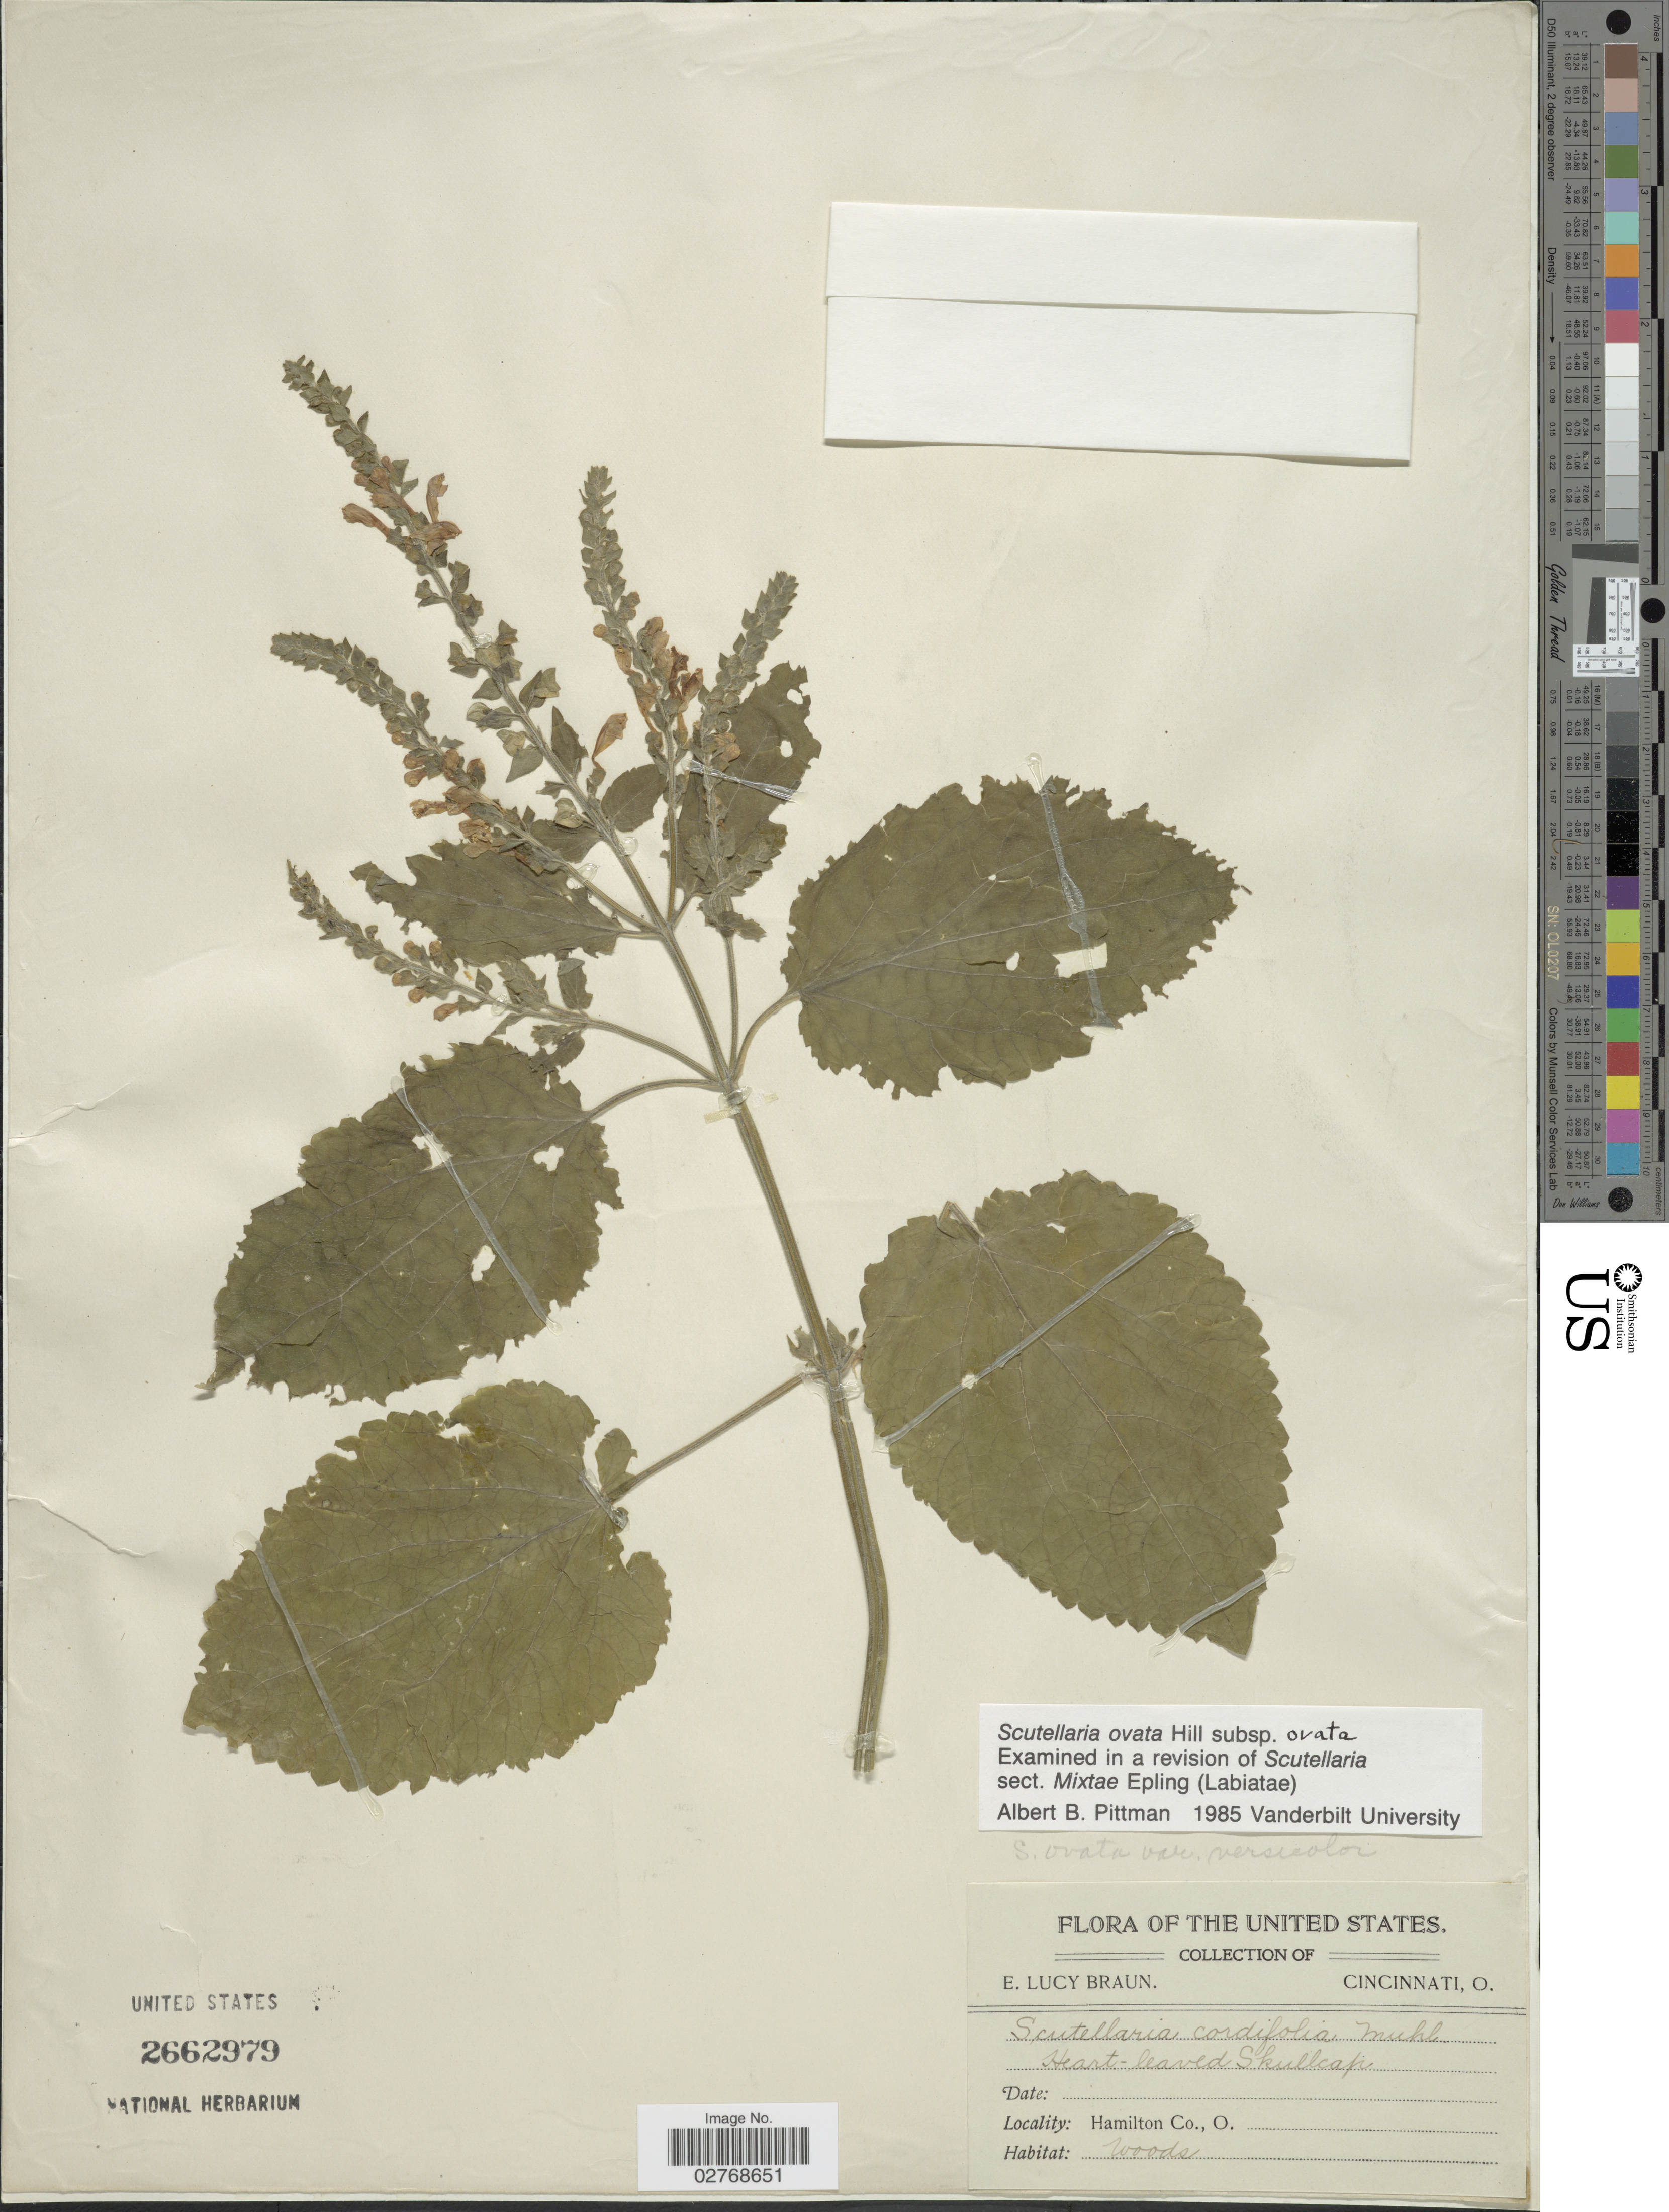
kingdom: Plantae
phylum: Tracheophyta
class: Magnoliopsida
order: Lamiales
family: Lamiaceae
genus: Scutellaria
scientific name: Scutellaria ovata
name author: Hill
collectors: E. L. Braun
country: United States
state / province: Ohio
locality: Hamilton Co.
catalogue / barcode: US 2662979